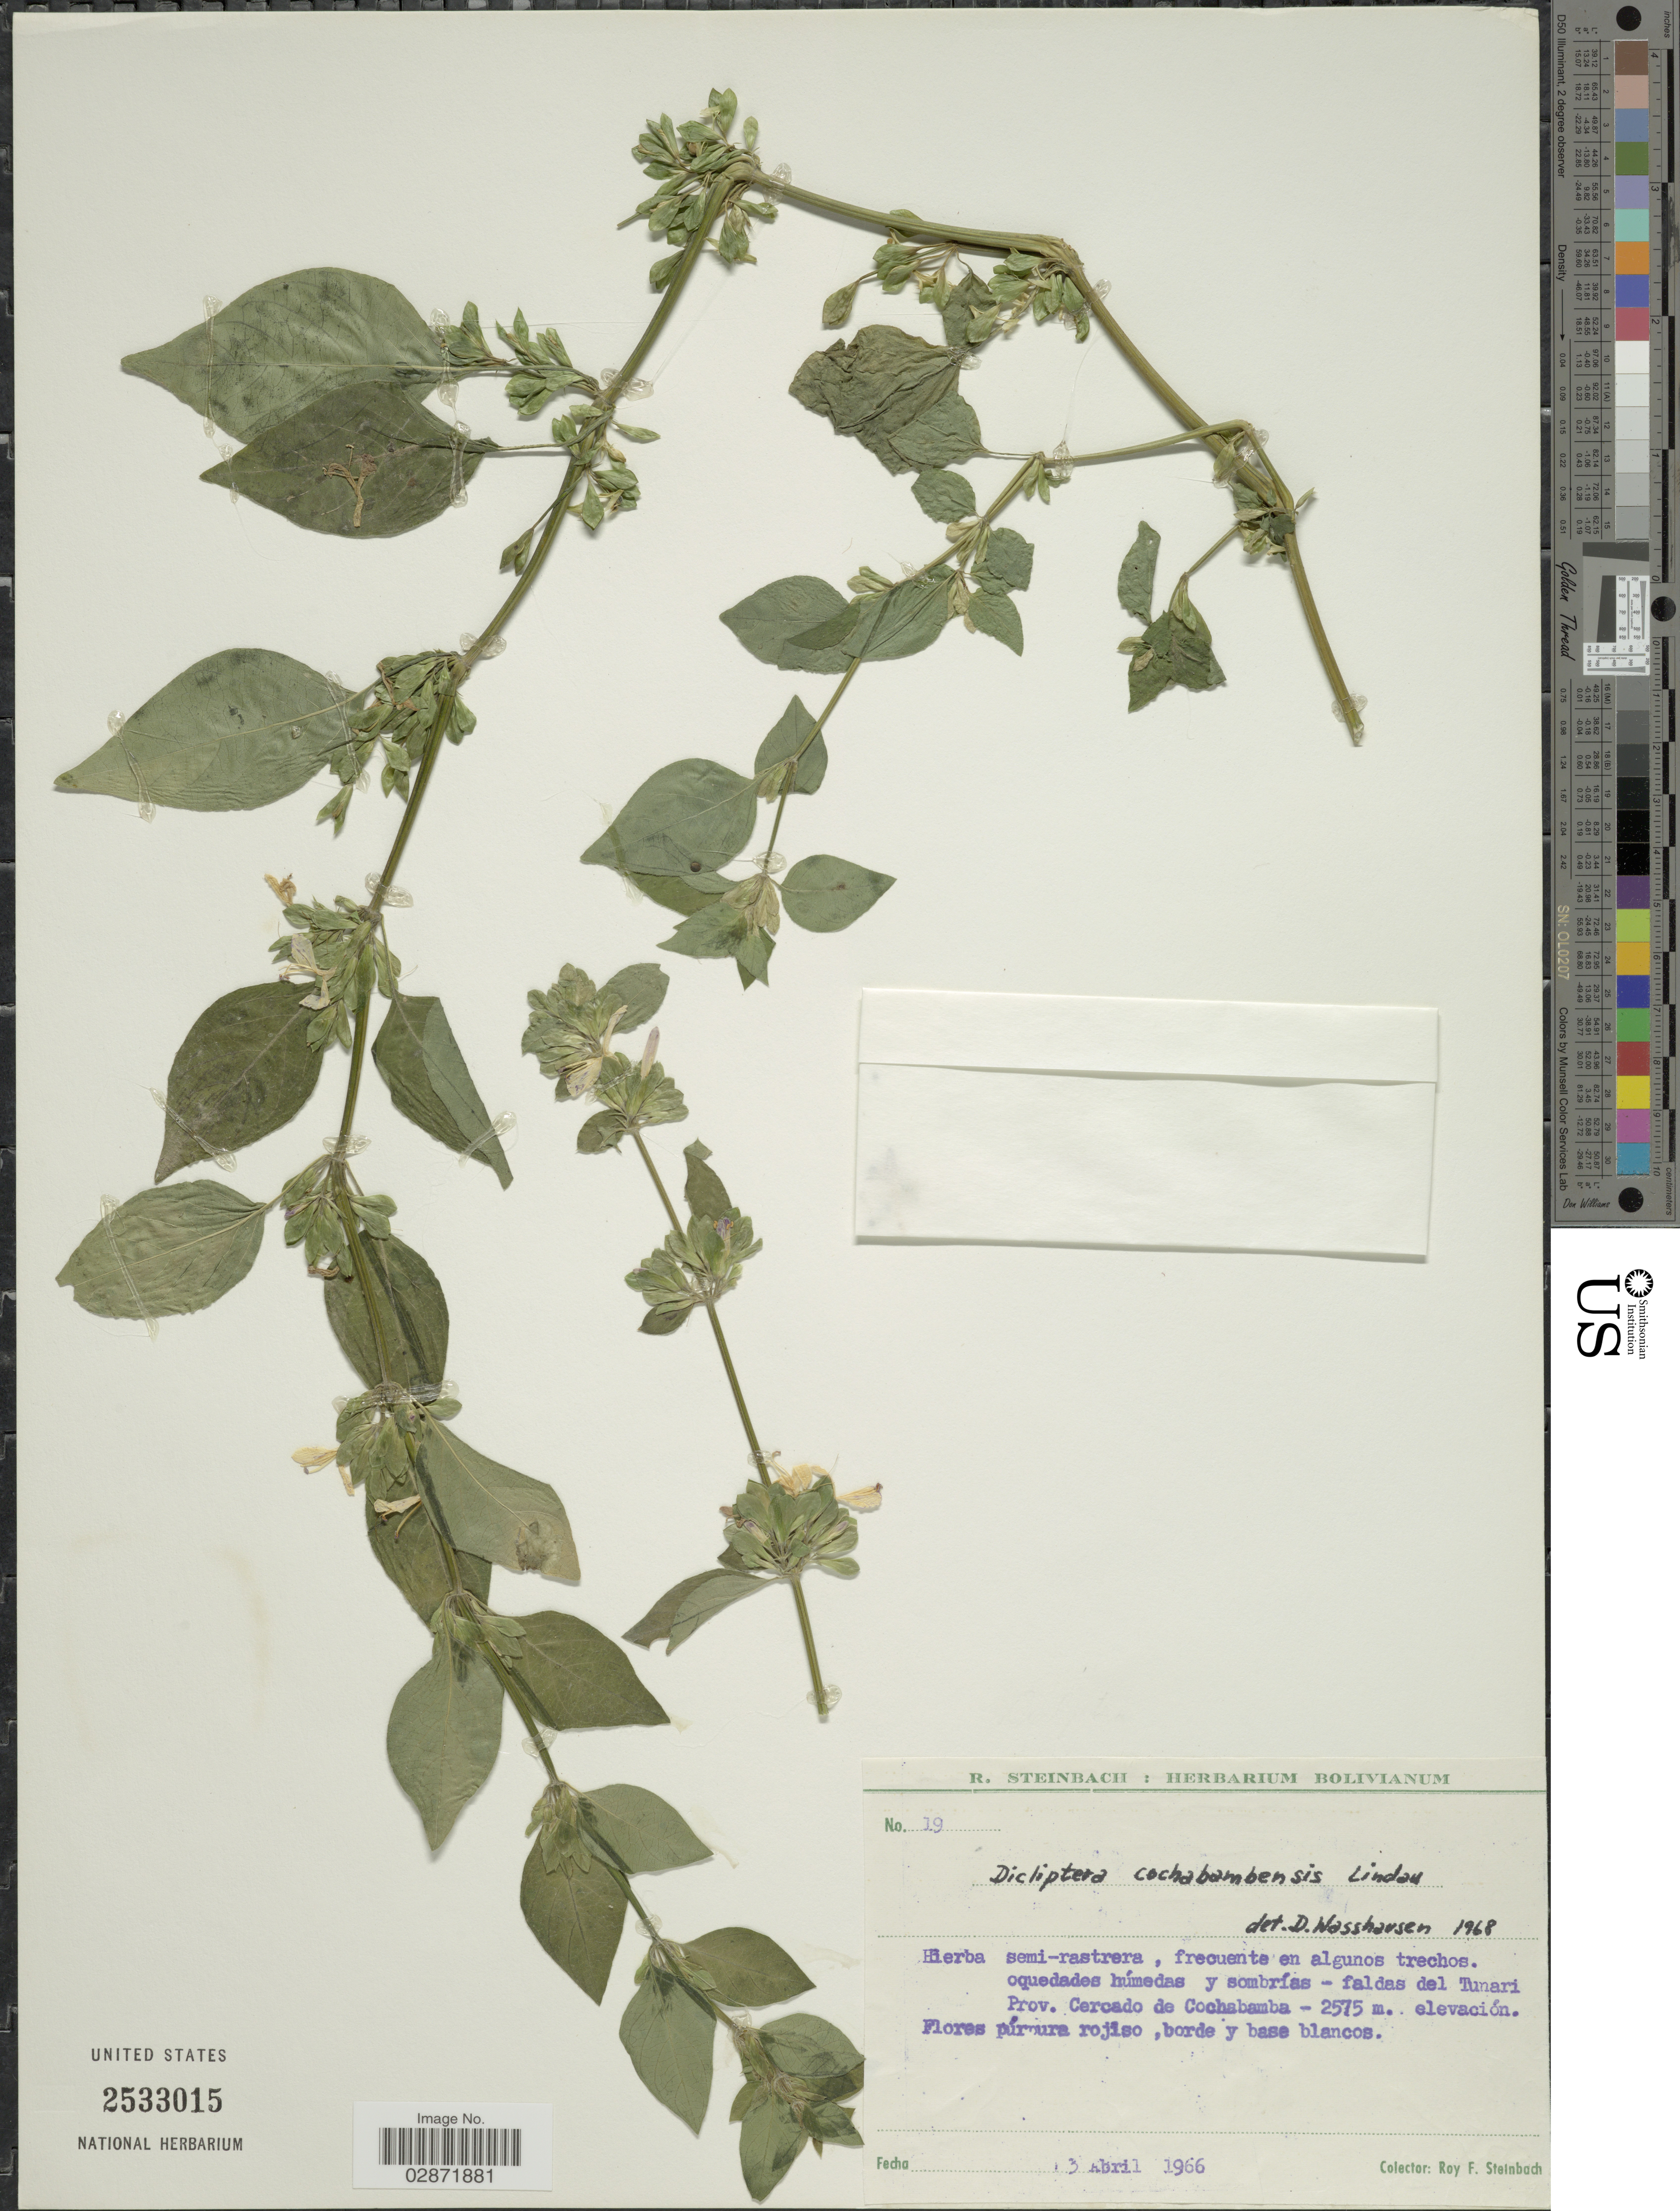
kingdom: Plantae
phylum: Tracheophyta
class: Magnoliopsida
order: Lamiales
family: Acanthaceae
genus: Dicliptera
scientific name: Dicliptera cochabambensis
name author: Lindau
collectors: R. F. Steinbach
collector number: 19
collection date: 1966-04-03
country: Bolivia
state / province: Cochabamba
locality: Prov. Cercado de Cochabamba.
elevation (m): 2575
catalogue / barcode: US 2533015